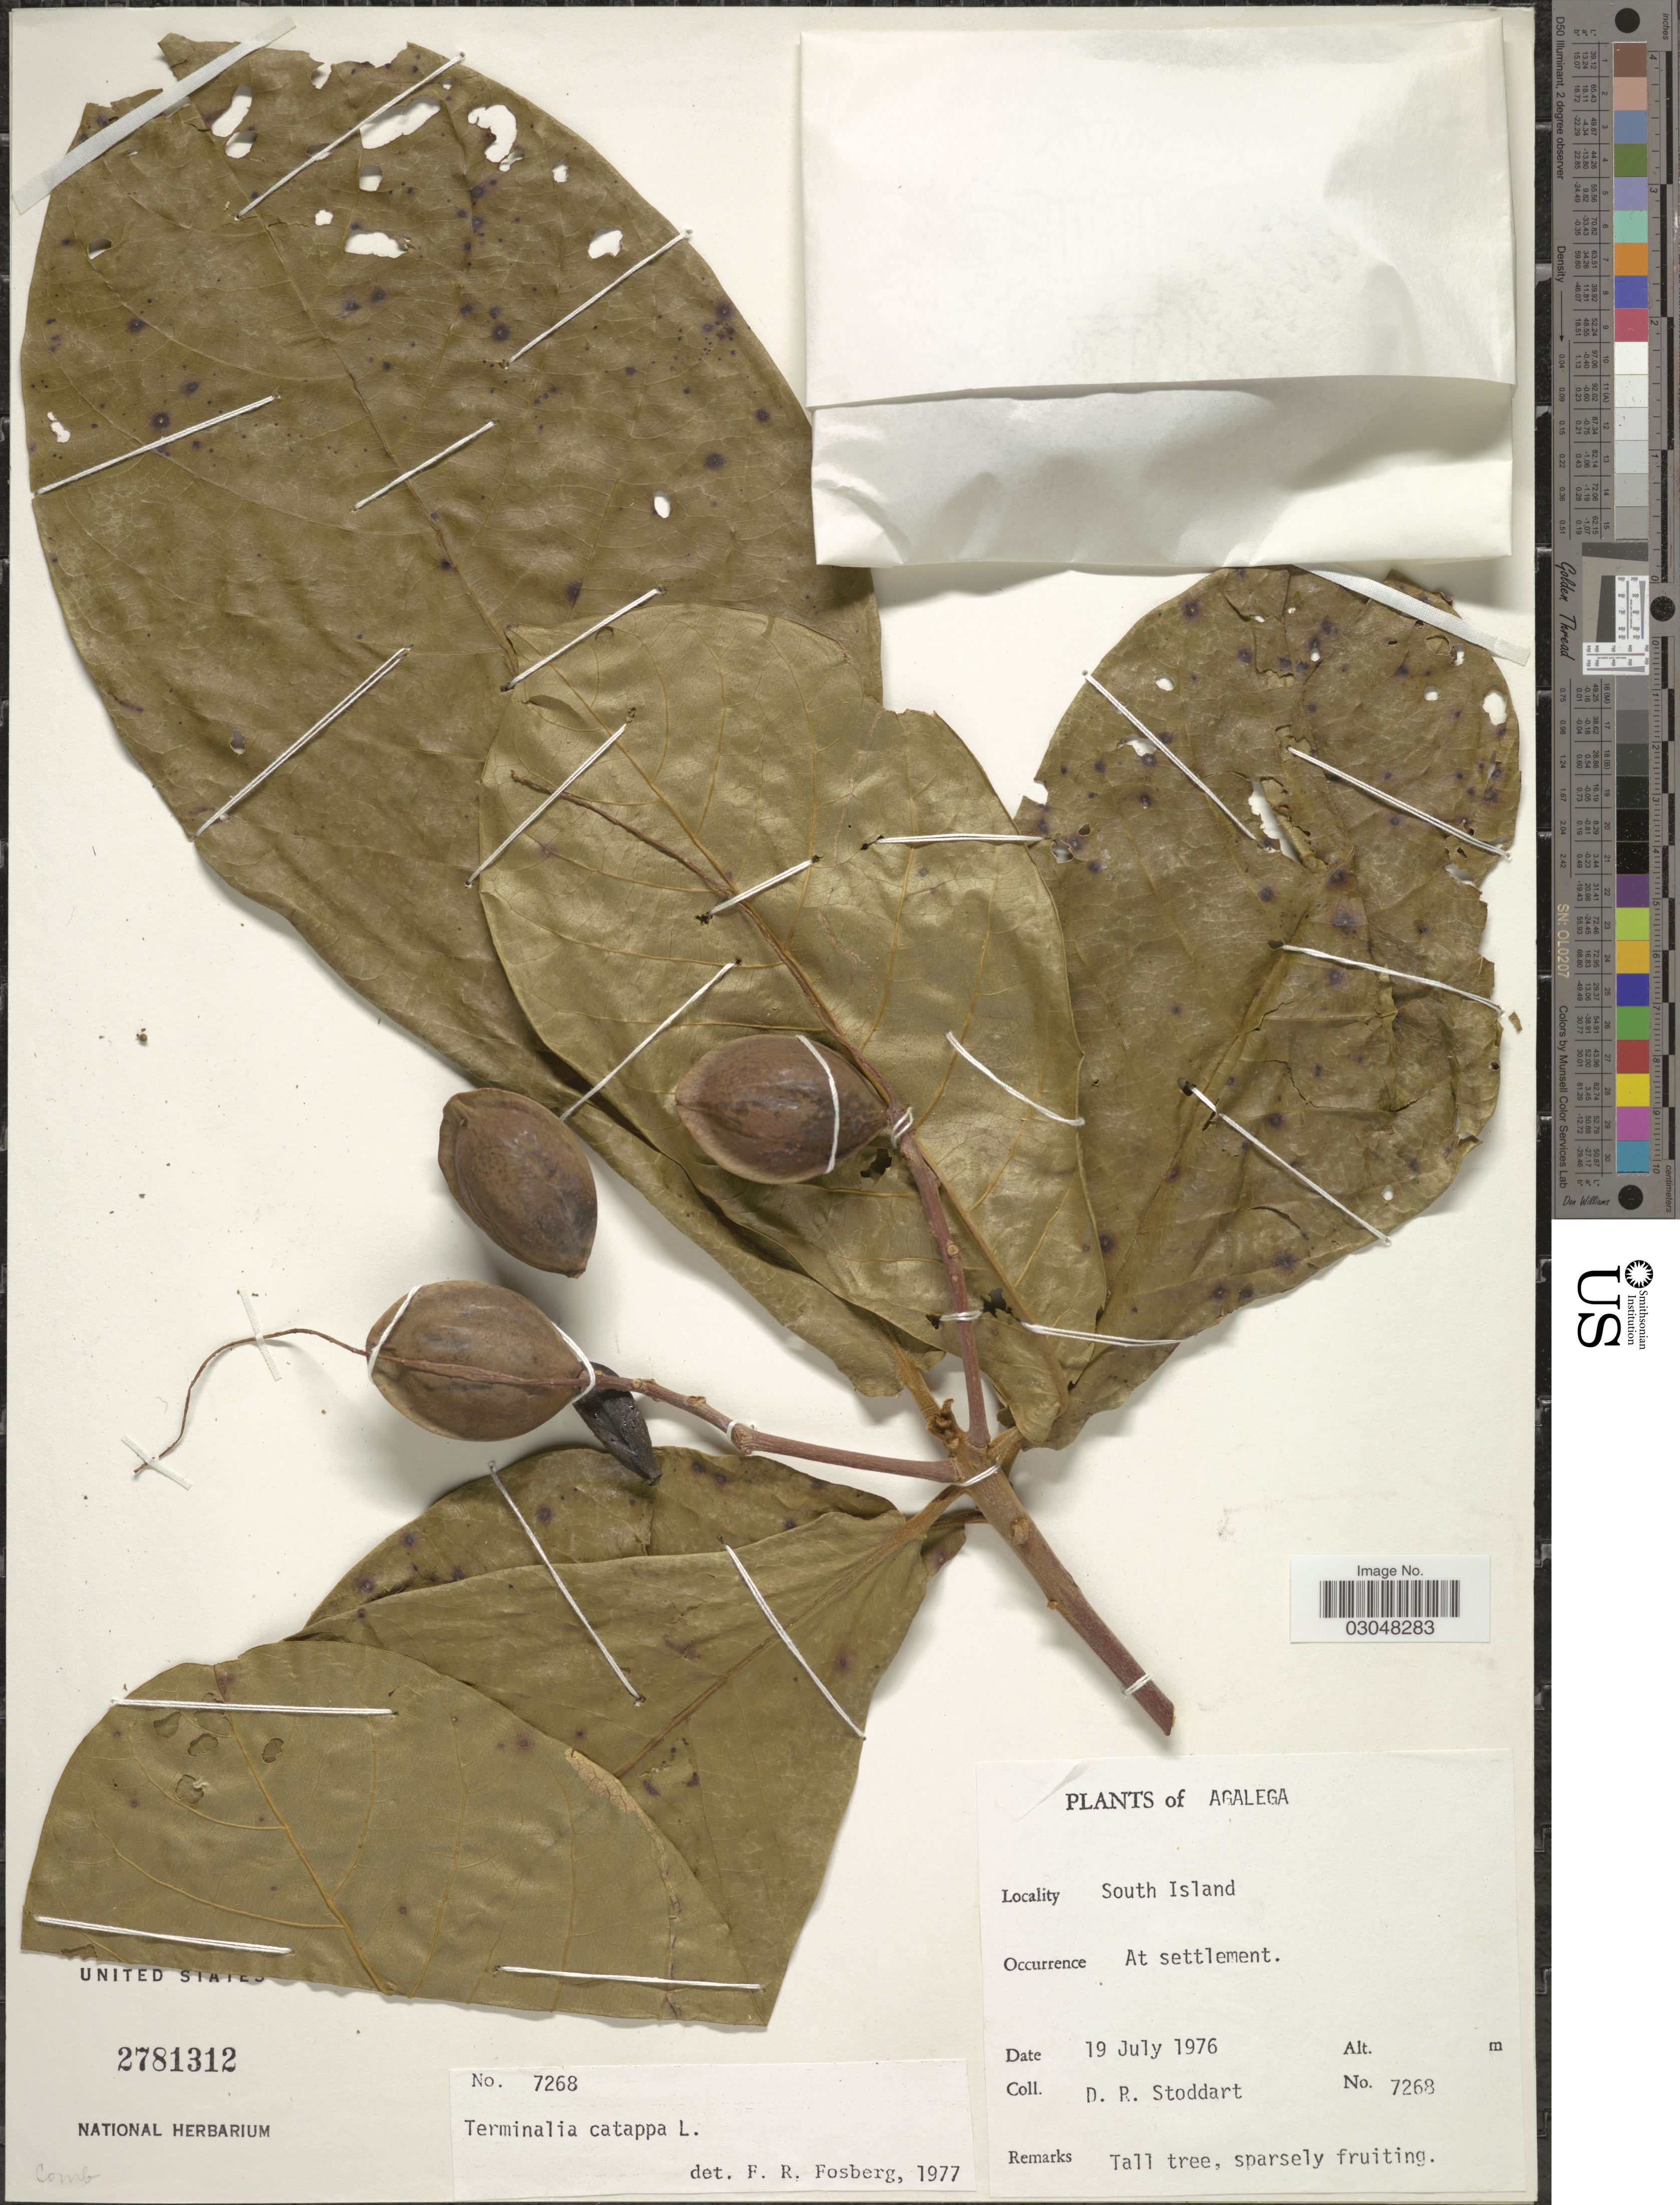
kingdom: Plantae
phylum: Tracheophyta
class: Magnoliopsida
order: Myrtales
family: Combretaceae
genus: Terminalia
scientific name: Terminalia catappa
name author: L.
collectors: D. R. Stoddart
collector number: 7268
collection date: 1976-07-19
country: Mauritius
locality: Agalega. South Island. At settlement.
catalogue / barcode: US 2781312